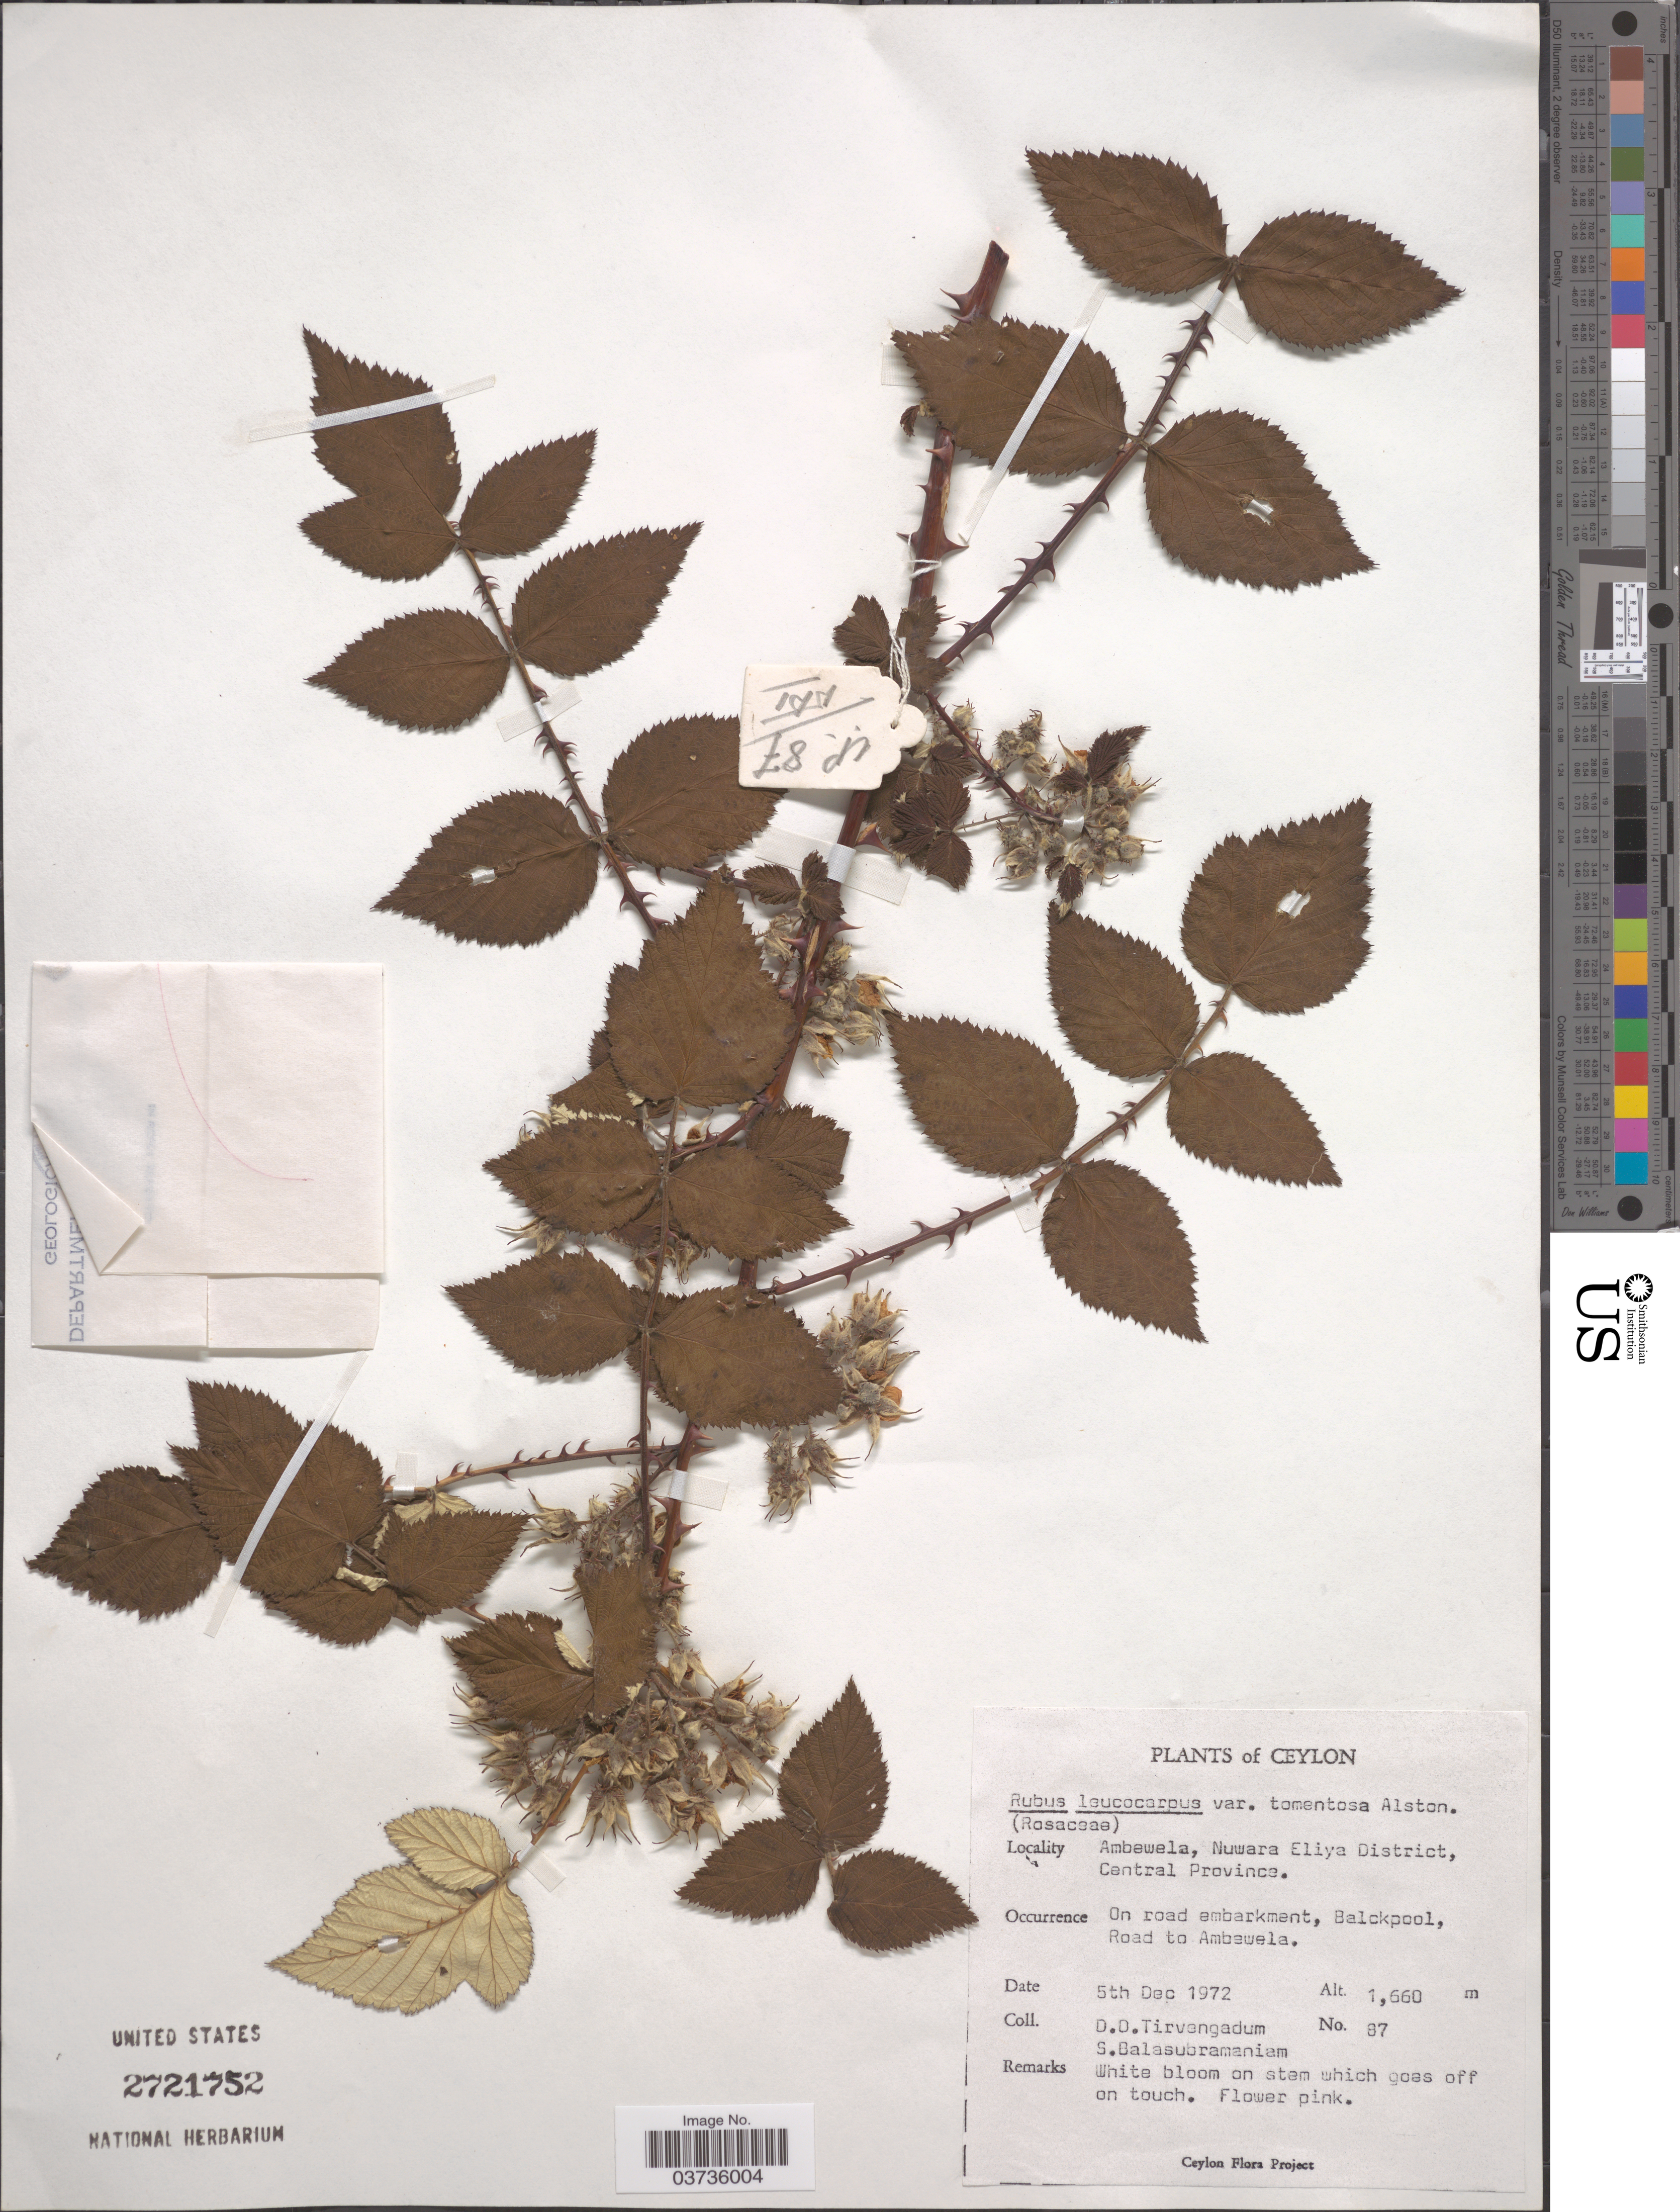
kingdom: Plantae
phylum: Tracheophyta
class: Magnoliopsida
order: Rosales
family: Rosaceae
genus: Rubus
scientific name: Rubus leucocarpus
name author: Arn.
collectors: D. Tirvengadum & S. Balasubramaniam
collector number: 87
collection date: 1972-12-05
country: Sri Lanka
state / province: Central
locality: Ceylon. Ambewela, Nuwara Eliya District. Balckpool, Road to Ambewela.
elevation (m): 1660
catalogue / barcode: US 2721752